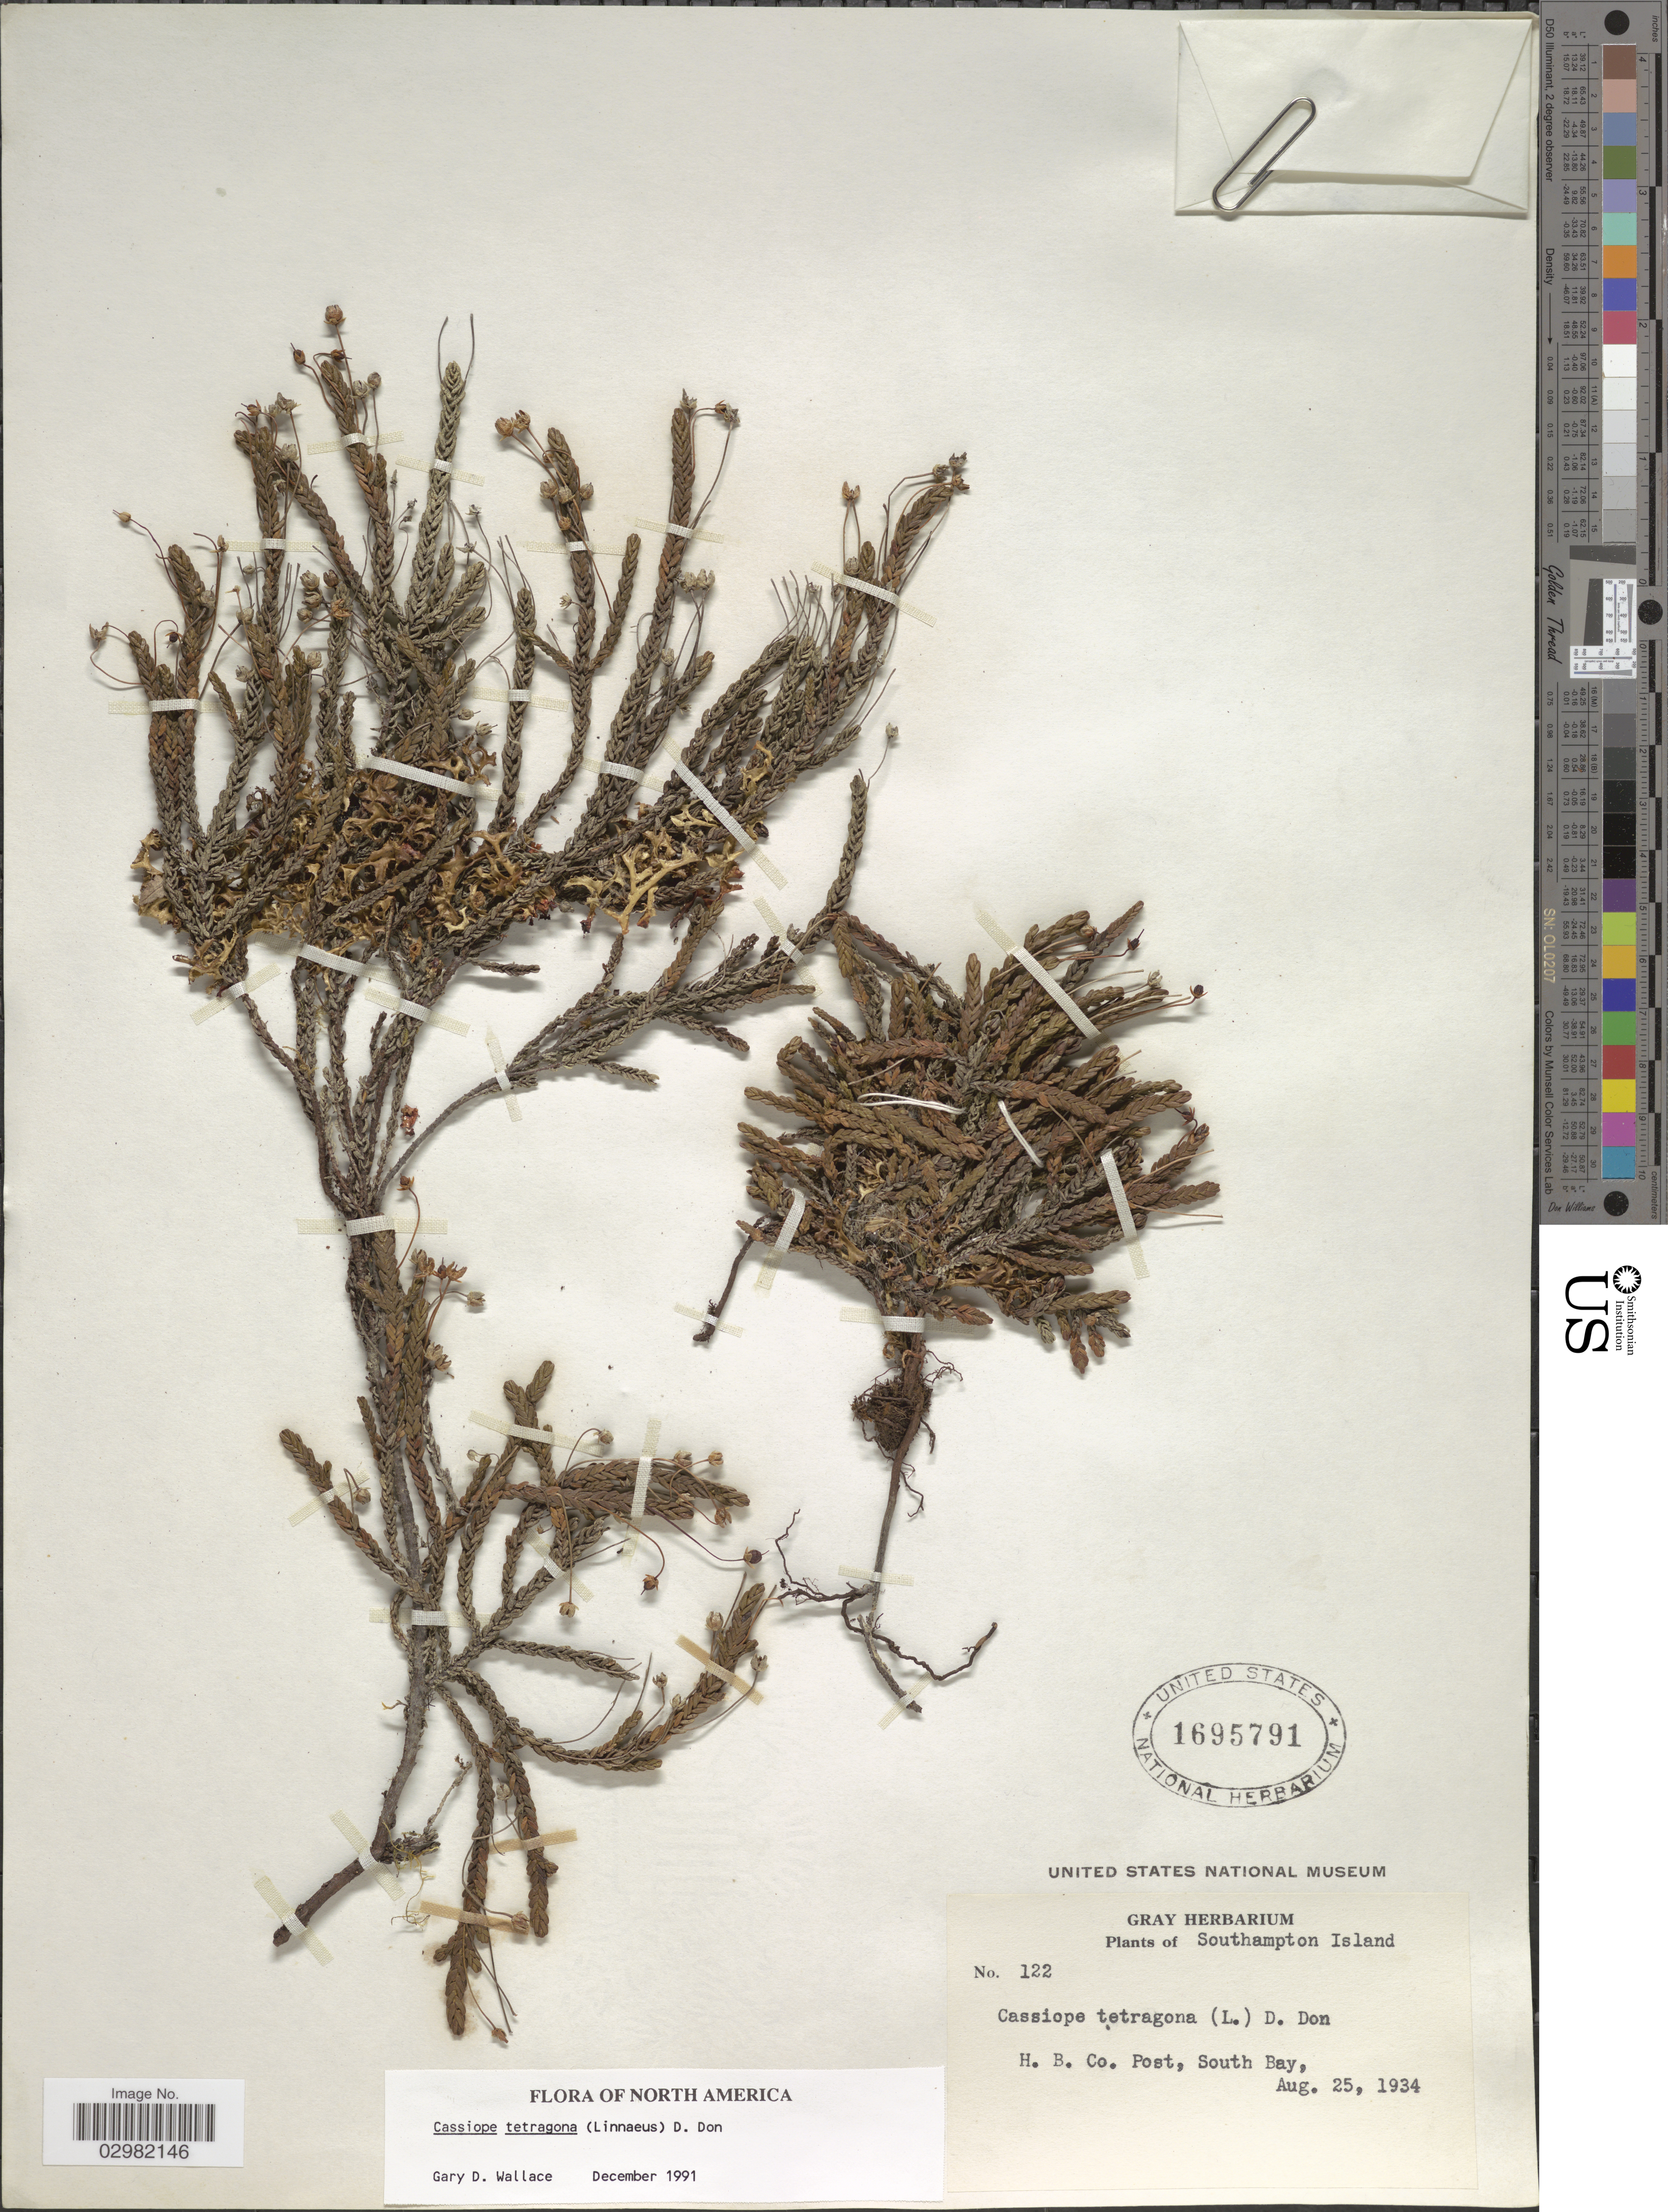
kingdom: Plantae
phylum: Tracheophyta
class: Magnoliopsida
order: Ericales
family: Ericaceae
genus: Cassiope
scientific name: Cassiope tetragona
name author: (L.) D. Don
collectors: ex herb. Gray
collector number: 122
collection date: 1934-08-25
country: Canada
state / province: Nunavut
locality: Southampton Island. H.B. Co. Post, South Bay.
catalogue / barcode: US 1695791